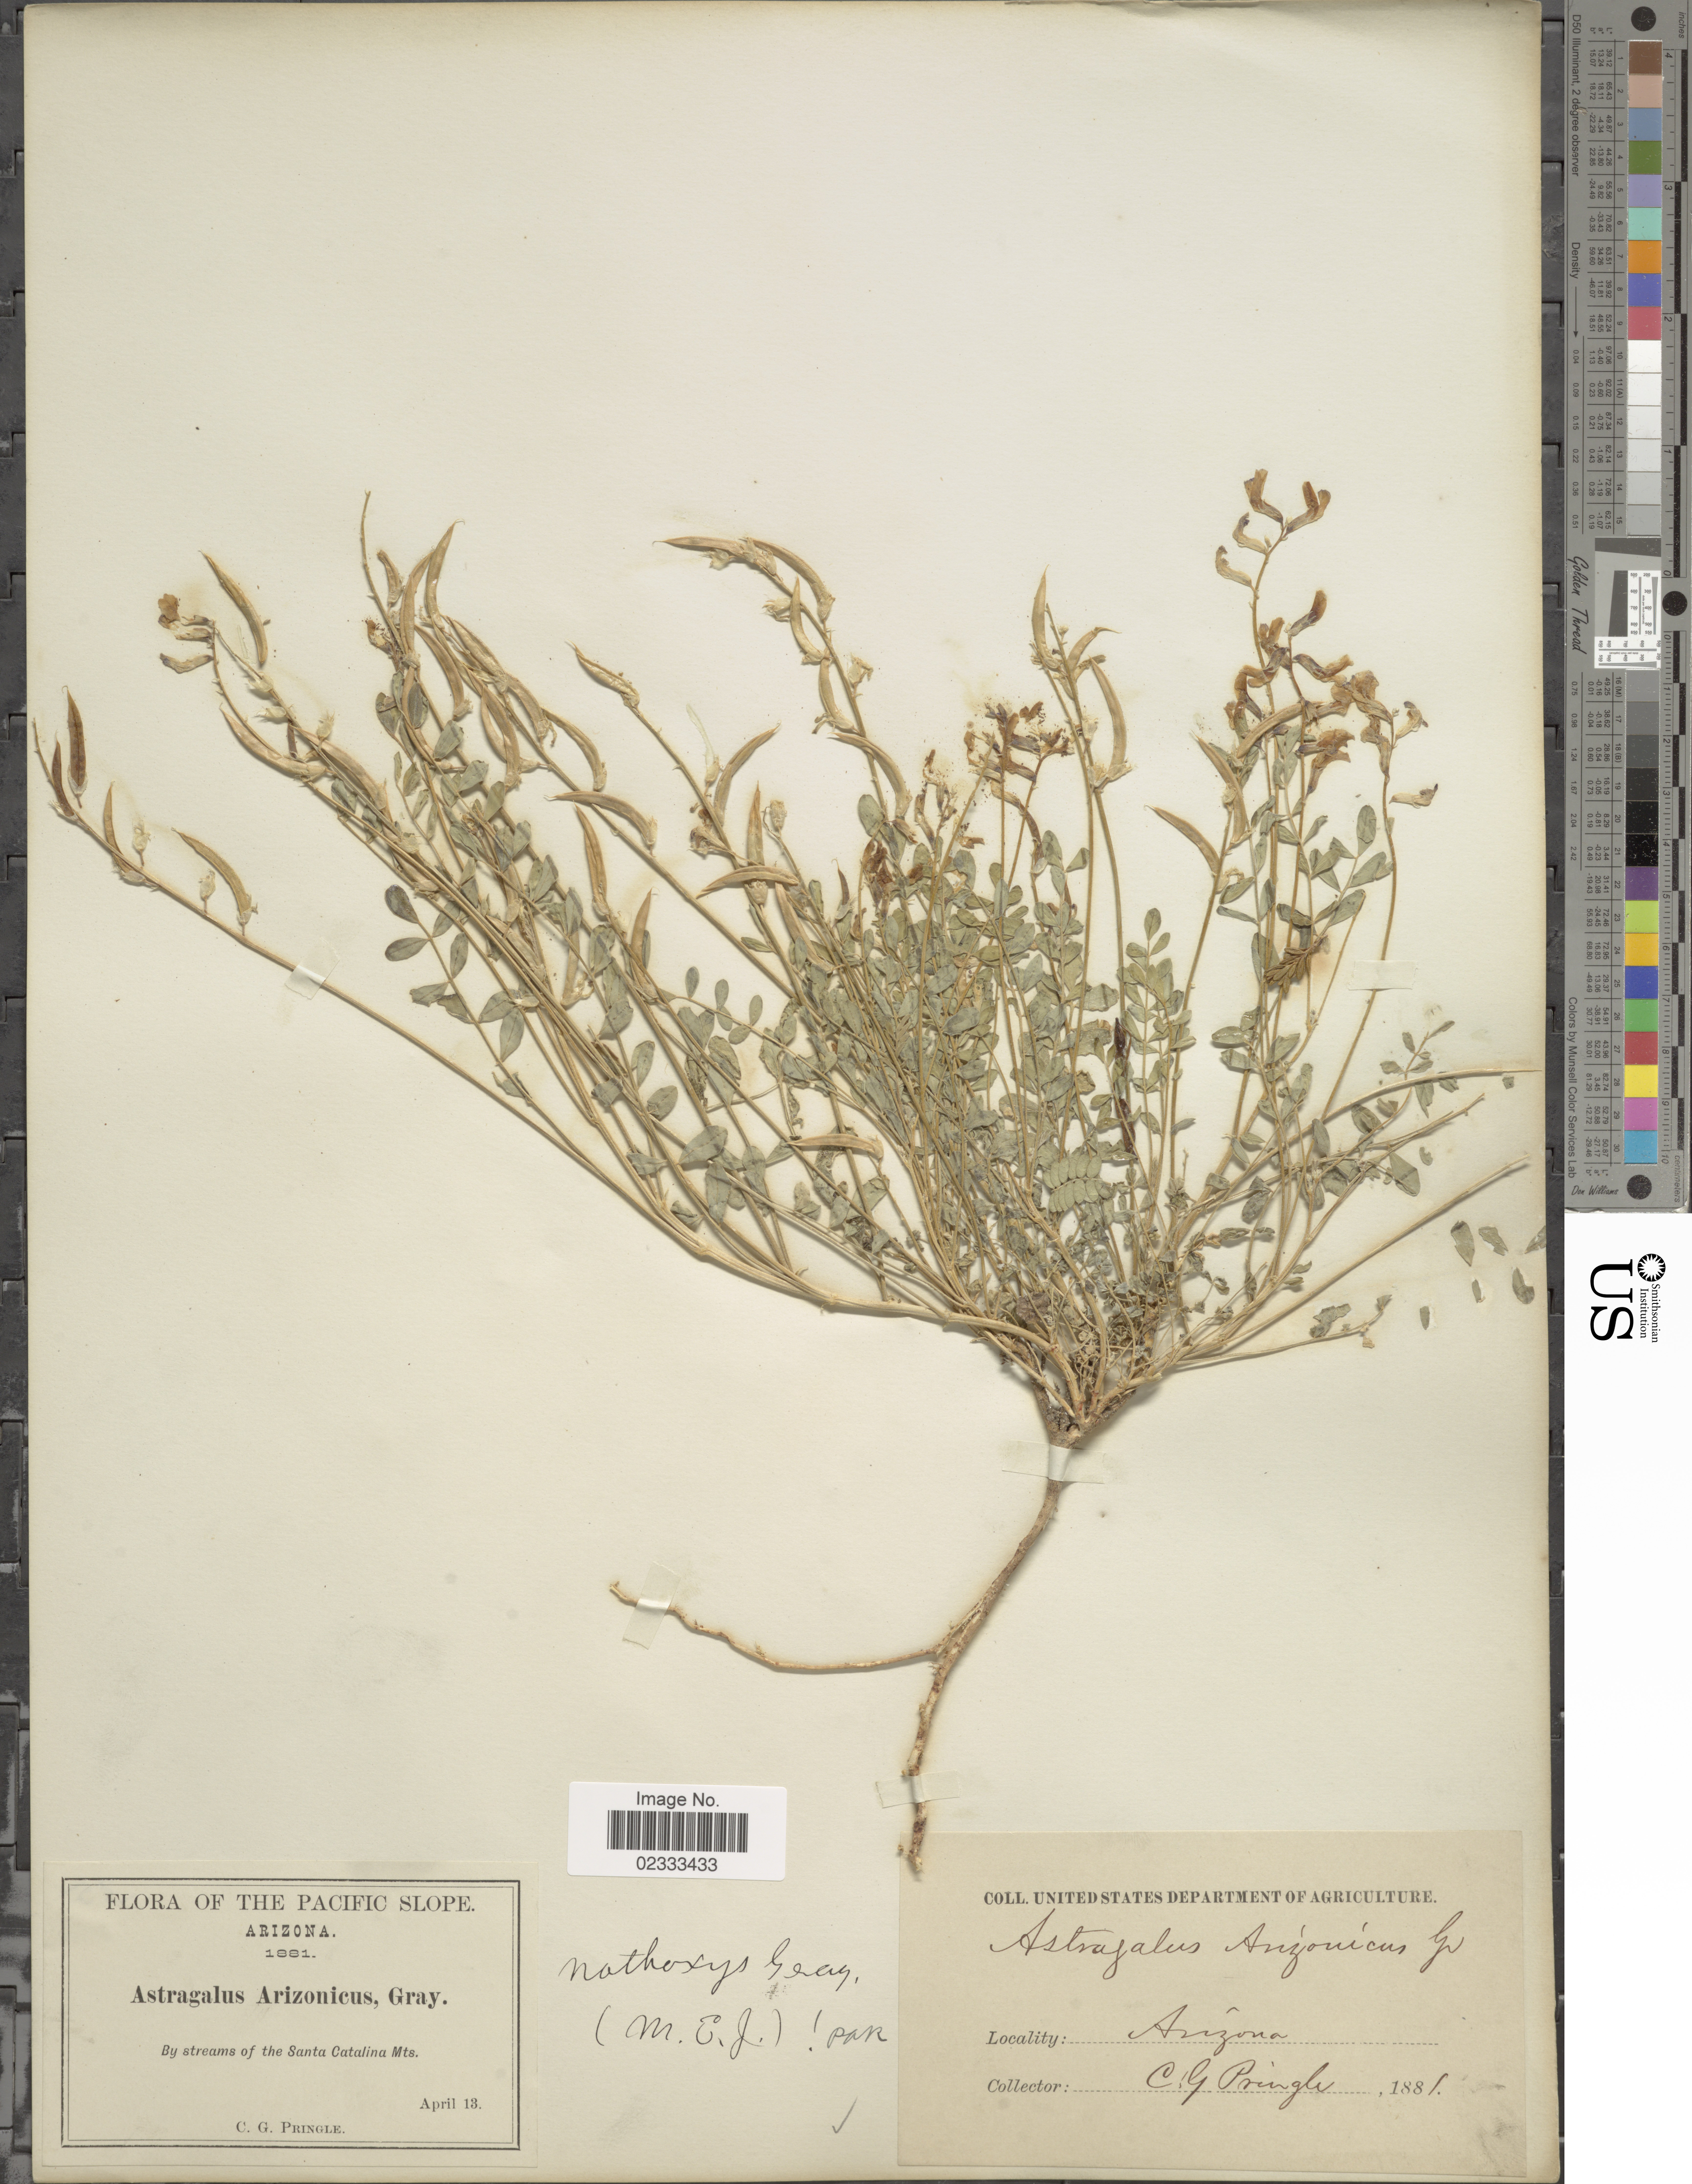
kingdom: Plantae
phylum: Tracheophyta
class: Magnoliopsida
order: Fabales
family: Fabaceae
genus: Astragalus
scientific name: Astragalus nothoxys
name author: A. Gray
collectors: C. G. Pringle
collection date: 1881-04-13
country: United States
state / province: Arizona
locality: Pacific Slope, by streams of the Santa Catalina Mts.